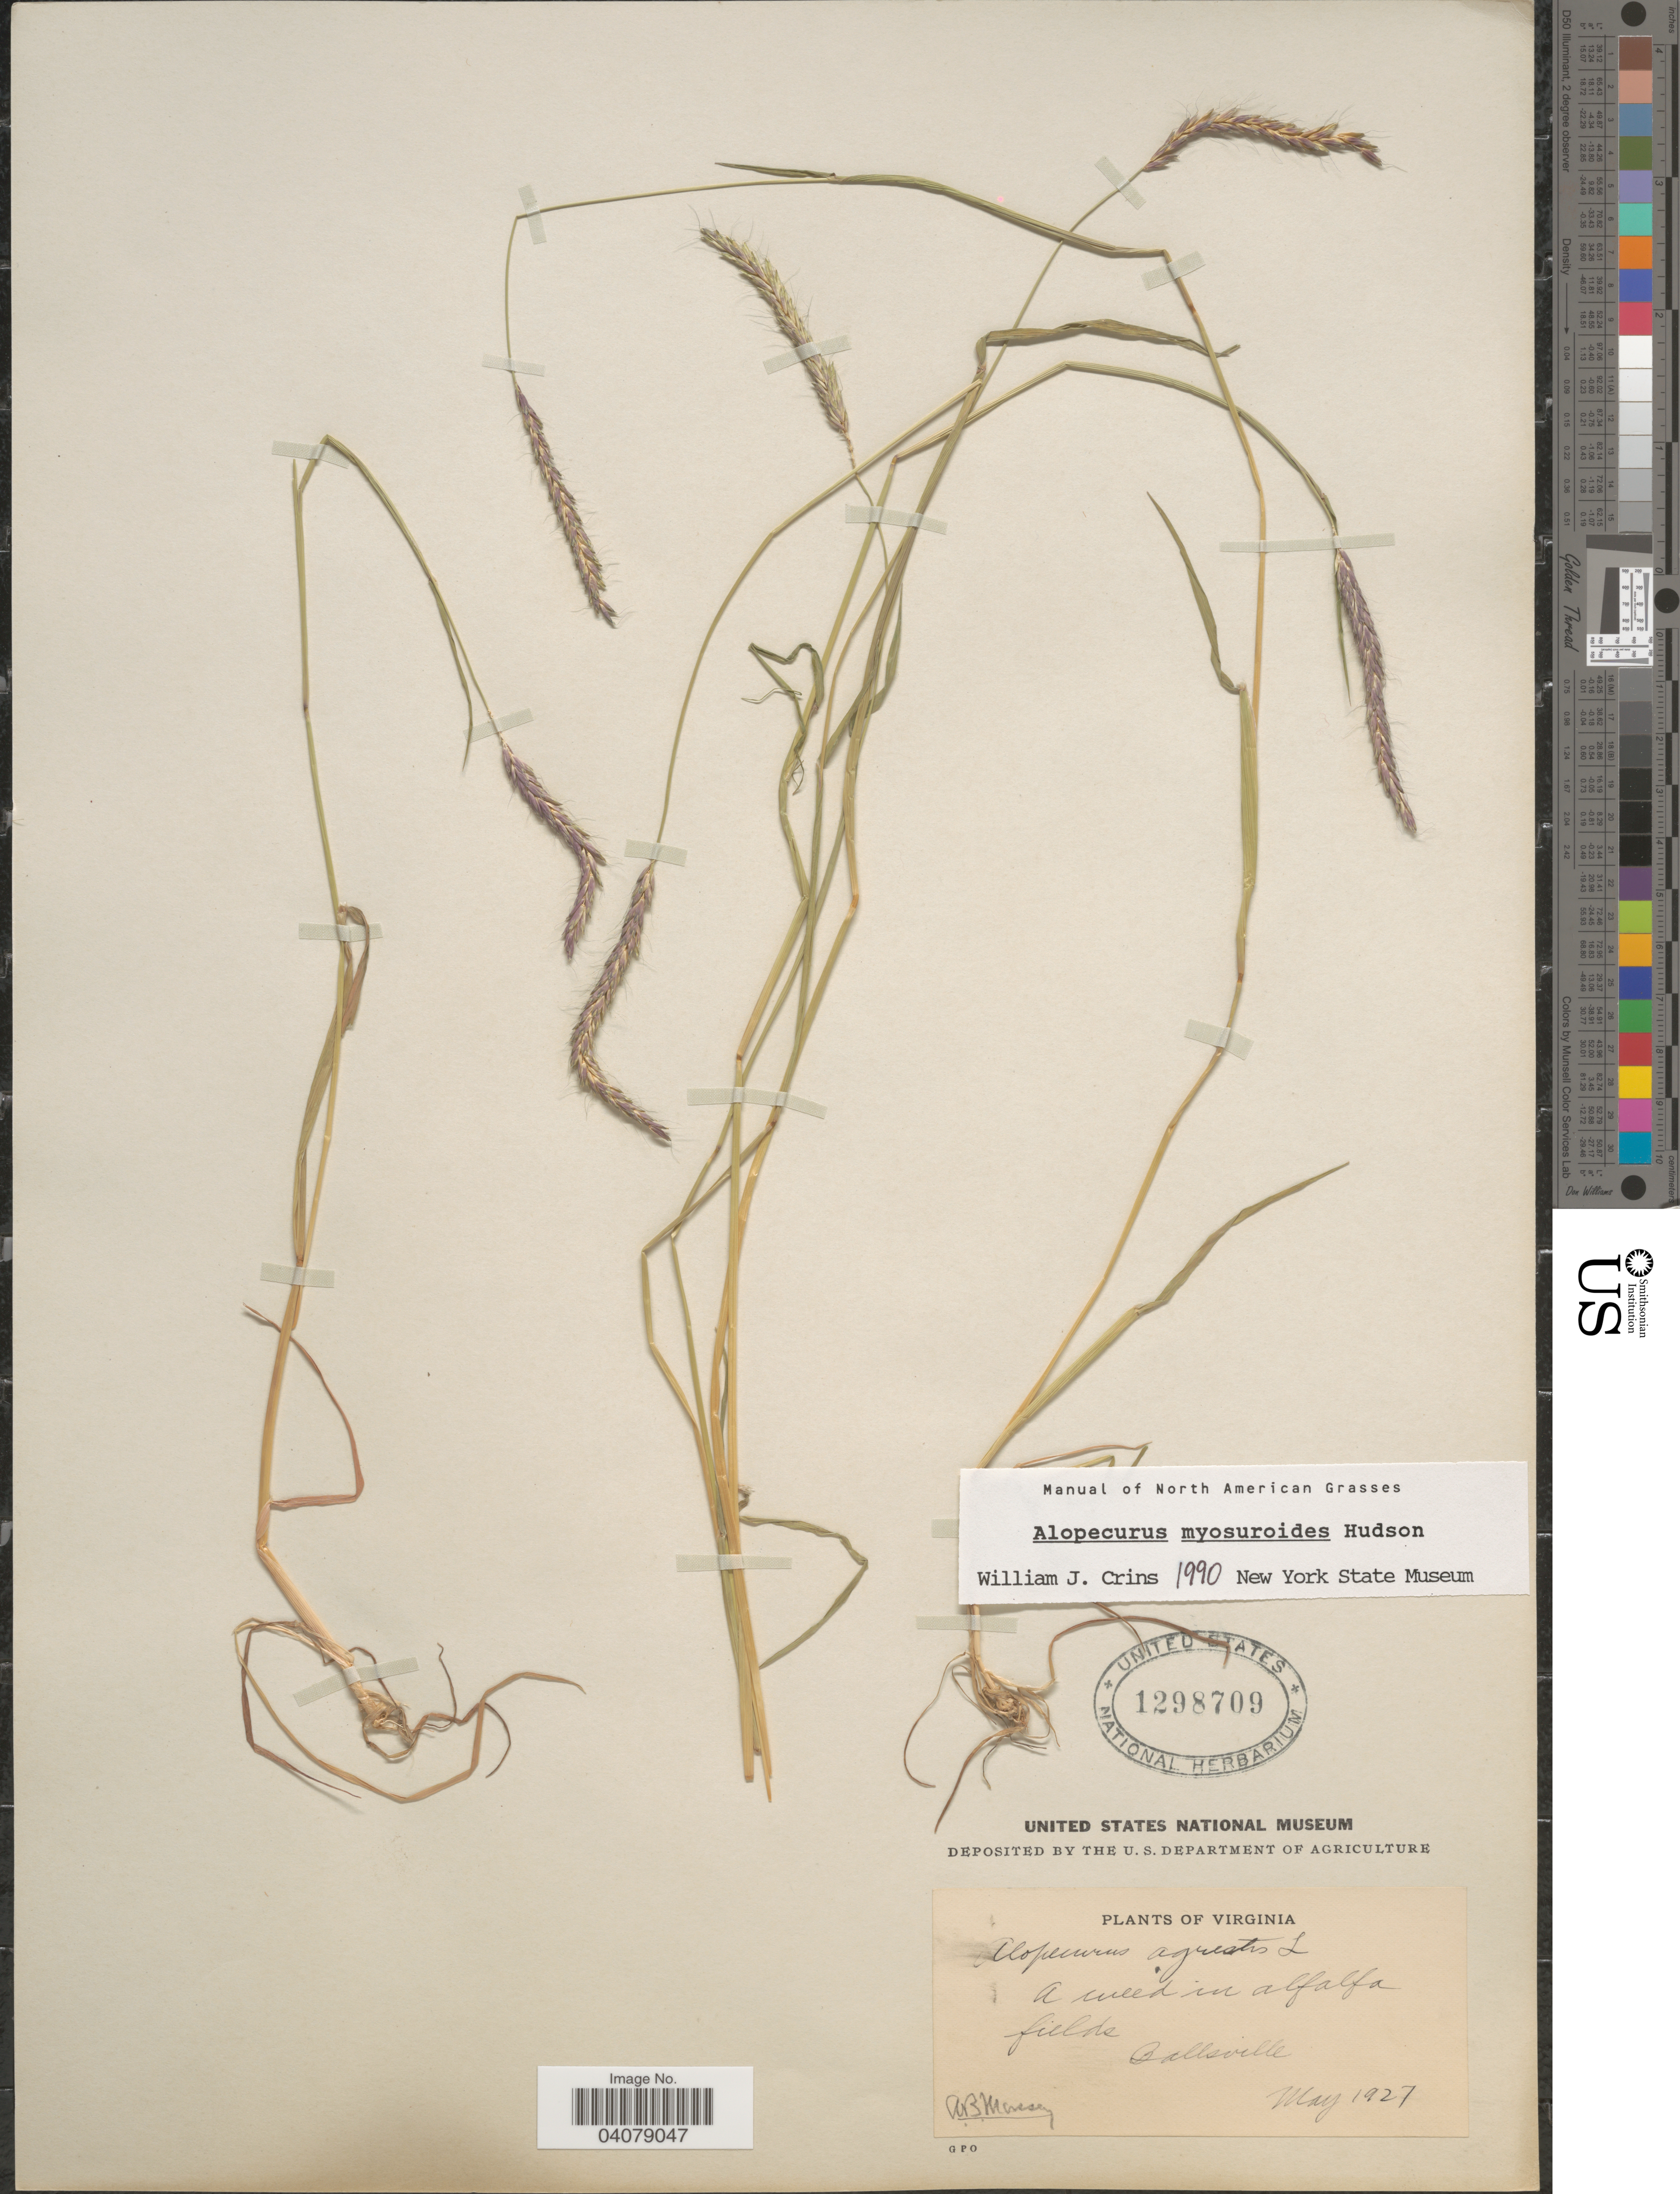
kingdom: Plantae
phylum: Tracheophyta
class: Liliopsida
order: Poales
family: Poaceae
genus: Alopecurus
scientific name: Alopecurus myosuroides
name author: Huds.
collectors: A. Marsey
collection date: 1927-05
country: United States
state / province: Virginia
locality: Ballsville.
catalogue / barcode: US 1298709